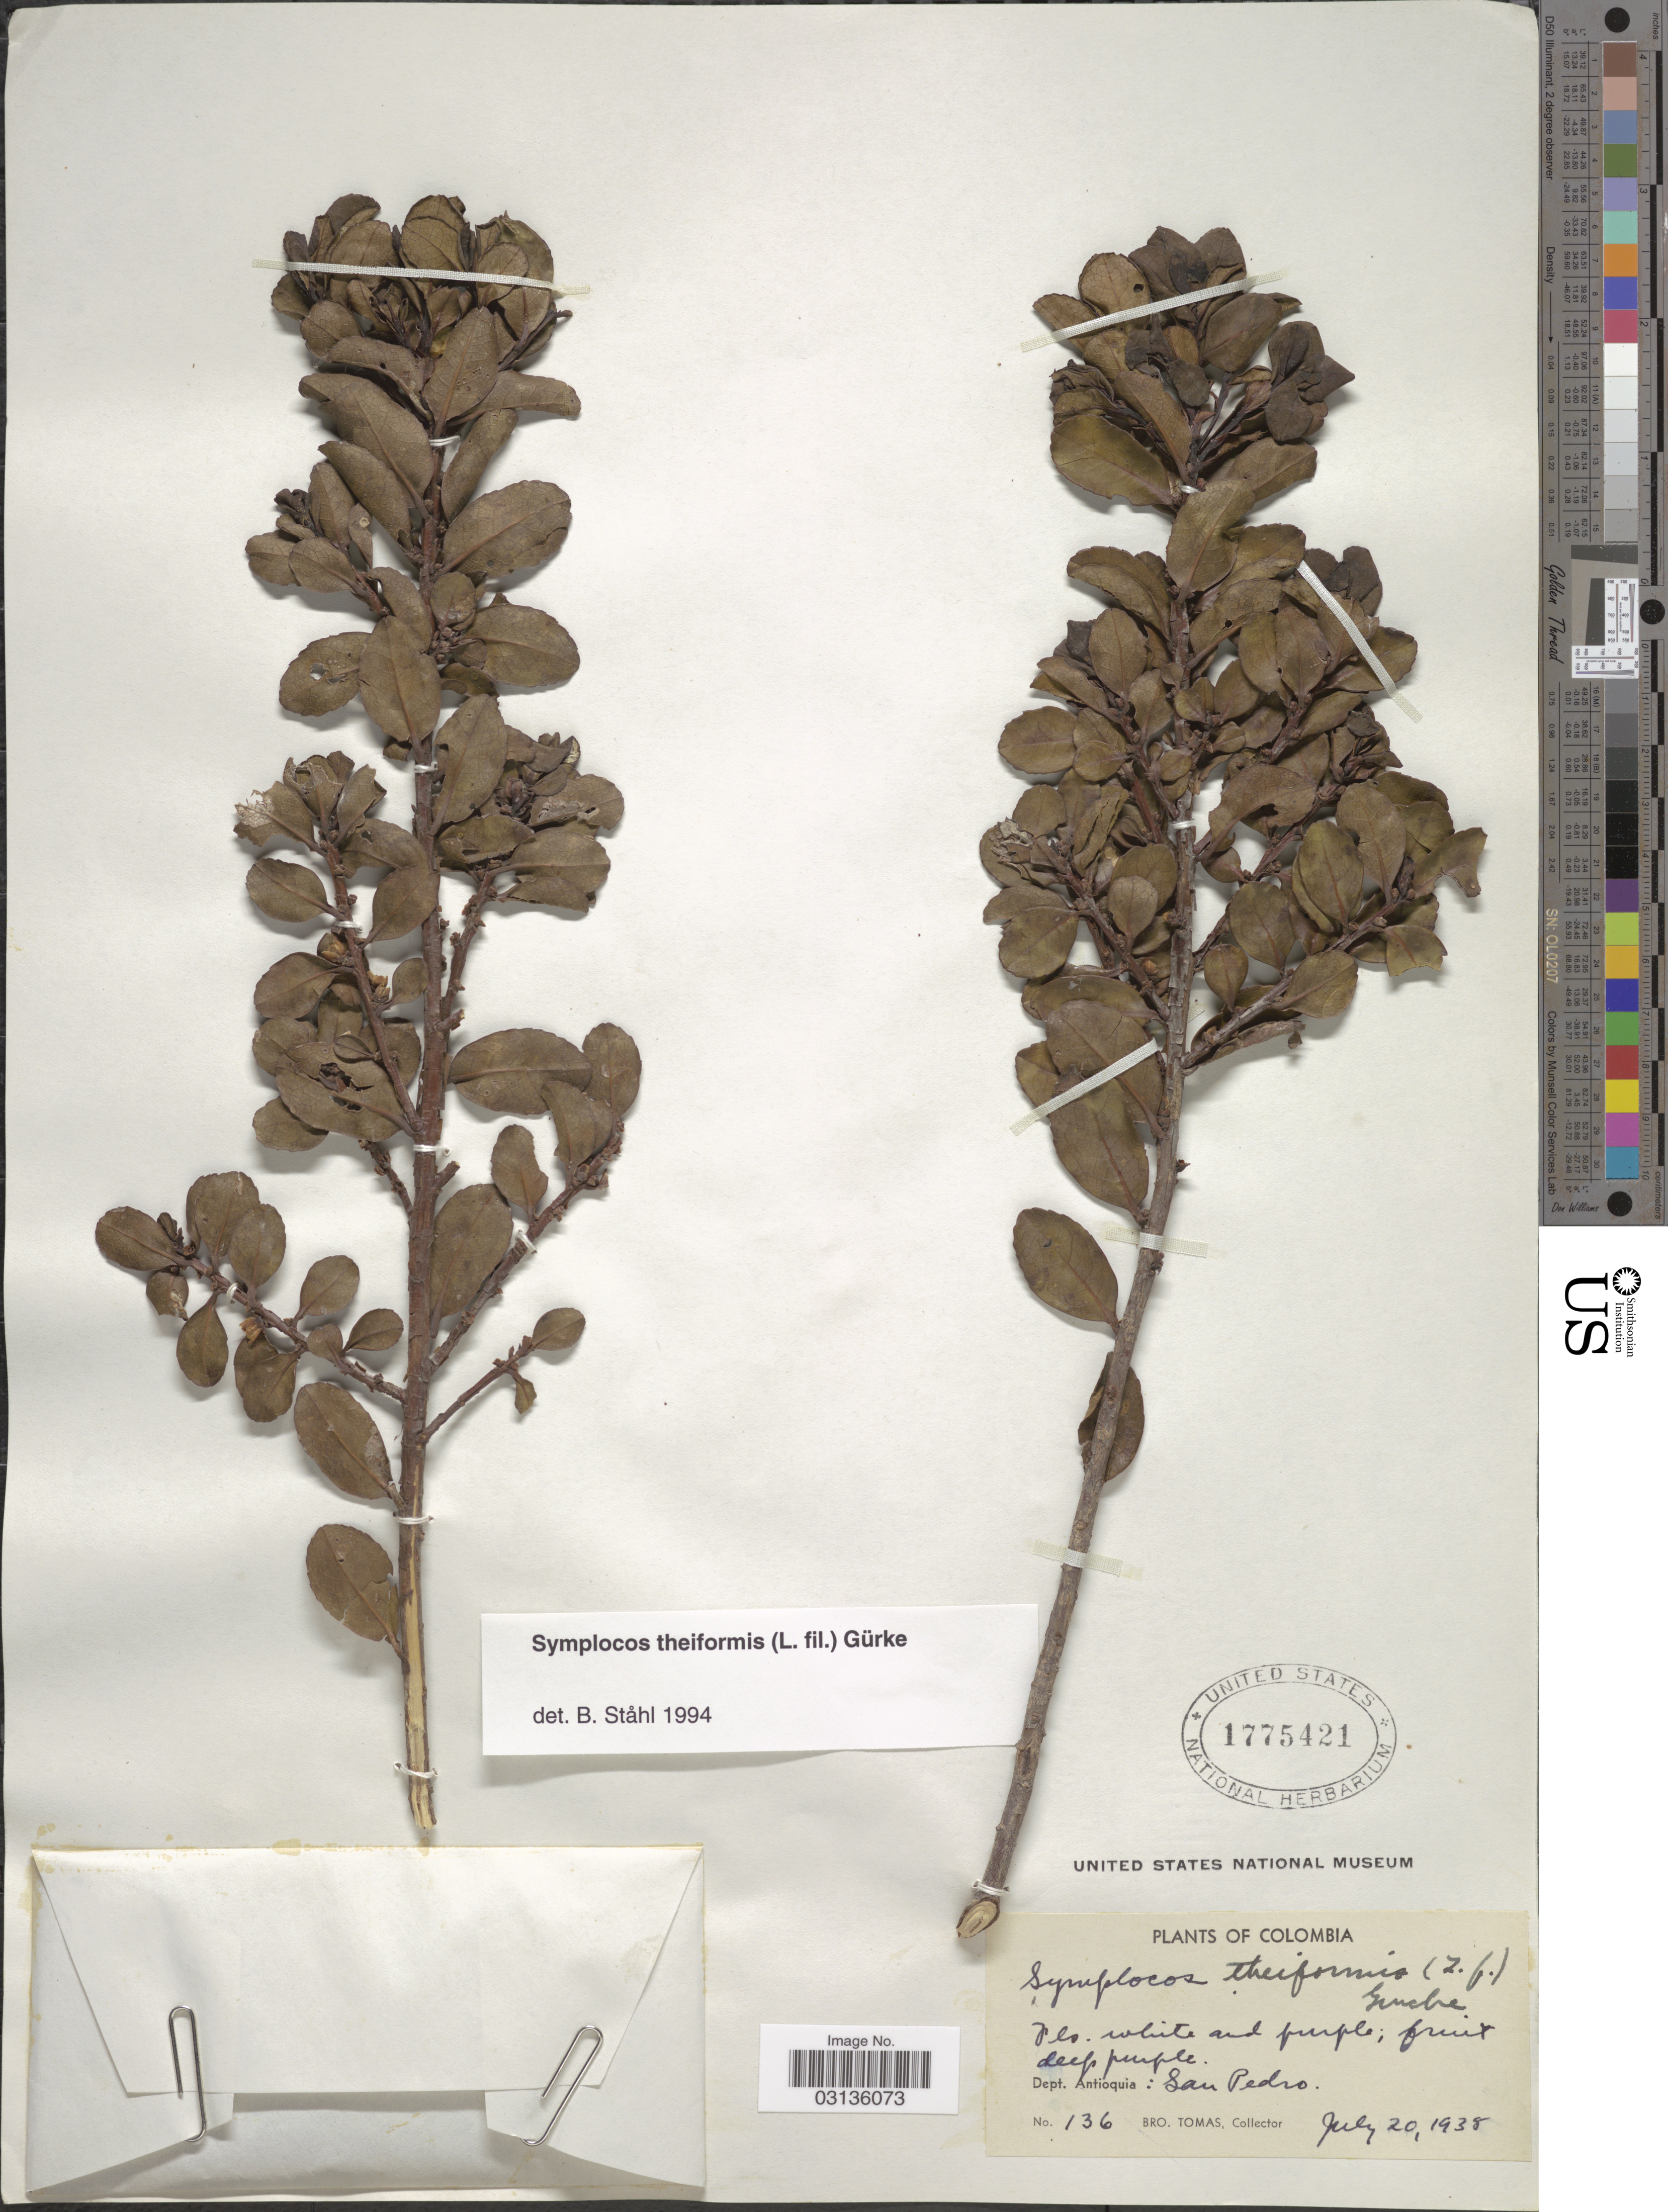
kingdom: Plantae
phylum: Tracheophyta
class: Magnoliopsida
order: Ericales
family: Symplocaceae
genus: Symplocos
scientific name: Symplocos theiformis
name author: (L. f.) Oken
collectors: B. Tomas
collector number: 136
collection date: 1938-07-20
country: Colombia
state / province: Antioquia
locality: Dept. Antioquia: San Pedro.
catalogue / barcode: US 1775421